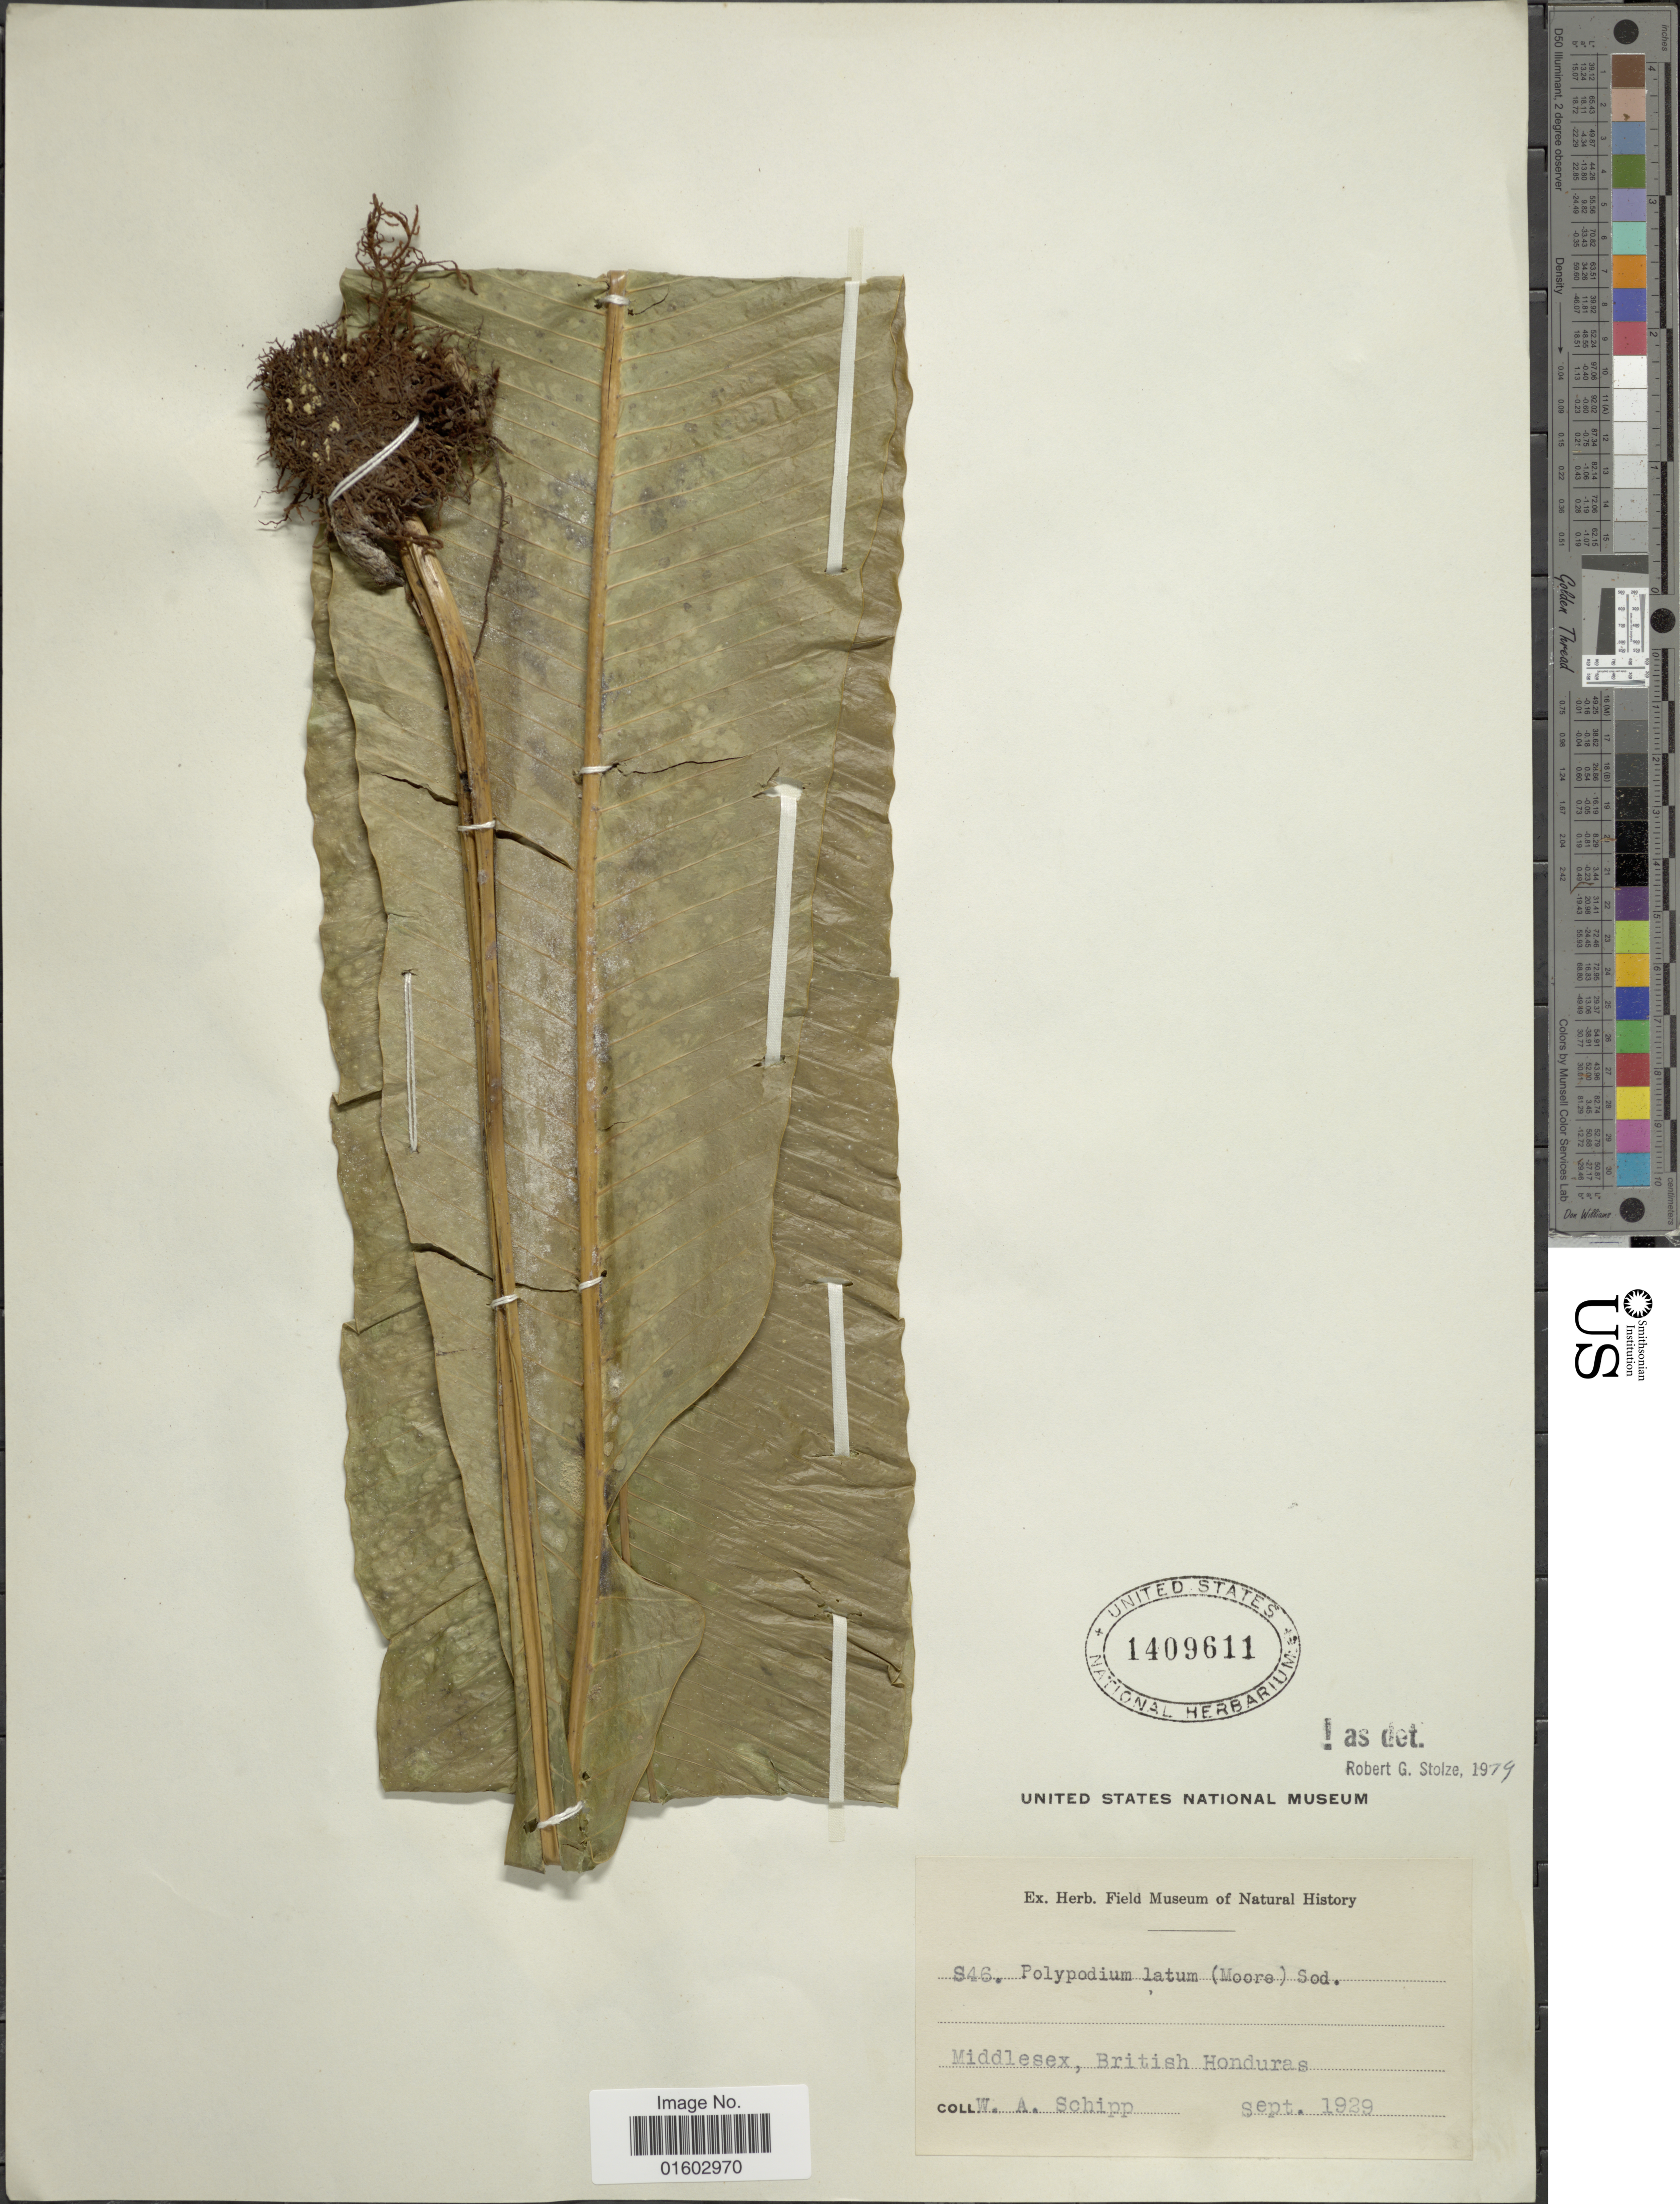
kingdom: Plantae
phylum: Tracheophyta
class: Polypodiopsida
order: Polypodiales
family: Polypodiaceae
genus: Campyloneurum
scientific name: Campyloneurum latum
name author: T. Moore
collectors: W. Schipp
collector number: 846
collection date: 1929-09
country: Belize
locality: British Honduras, Middlesex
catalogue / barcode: US 1409611